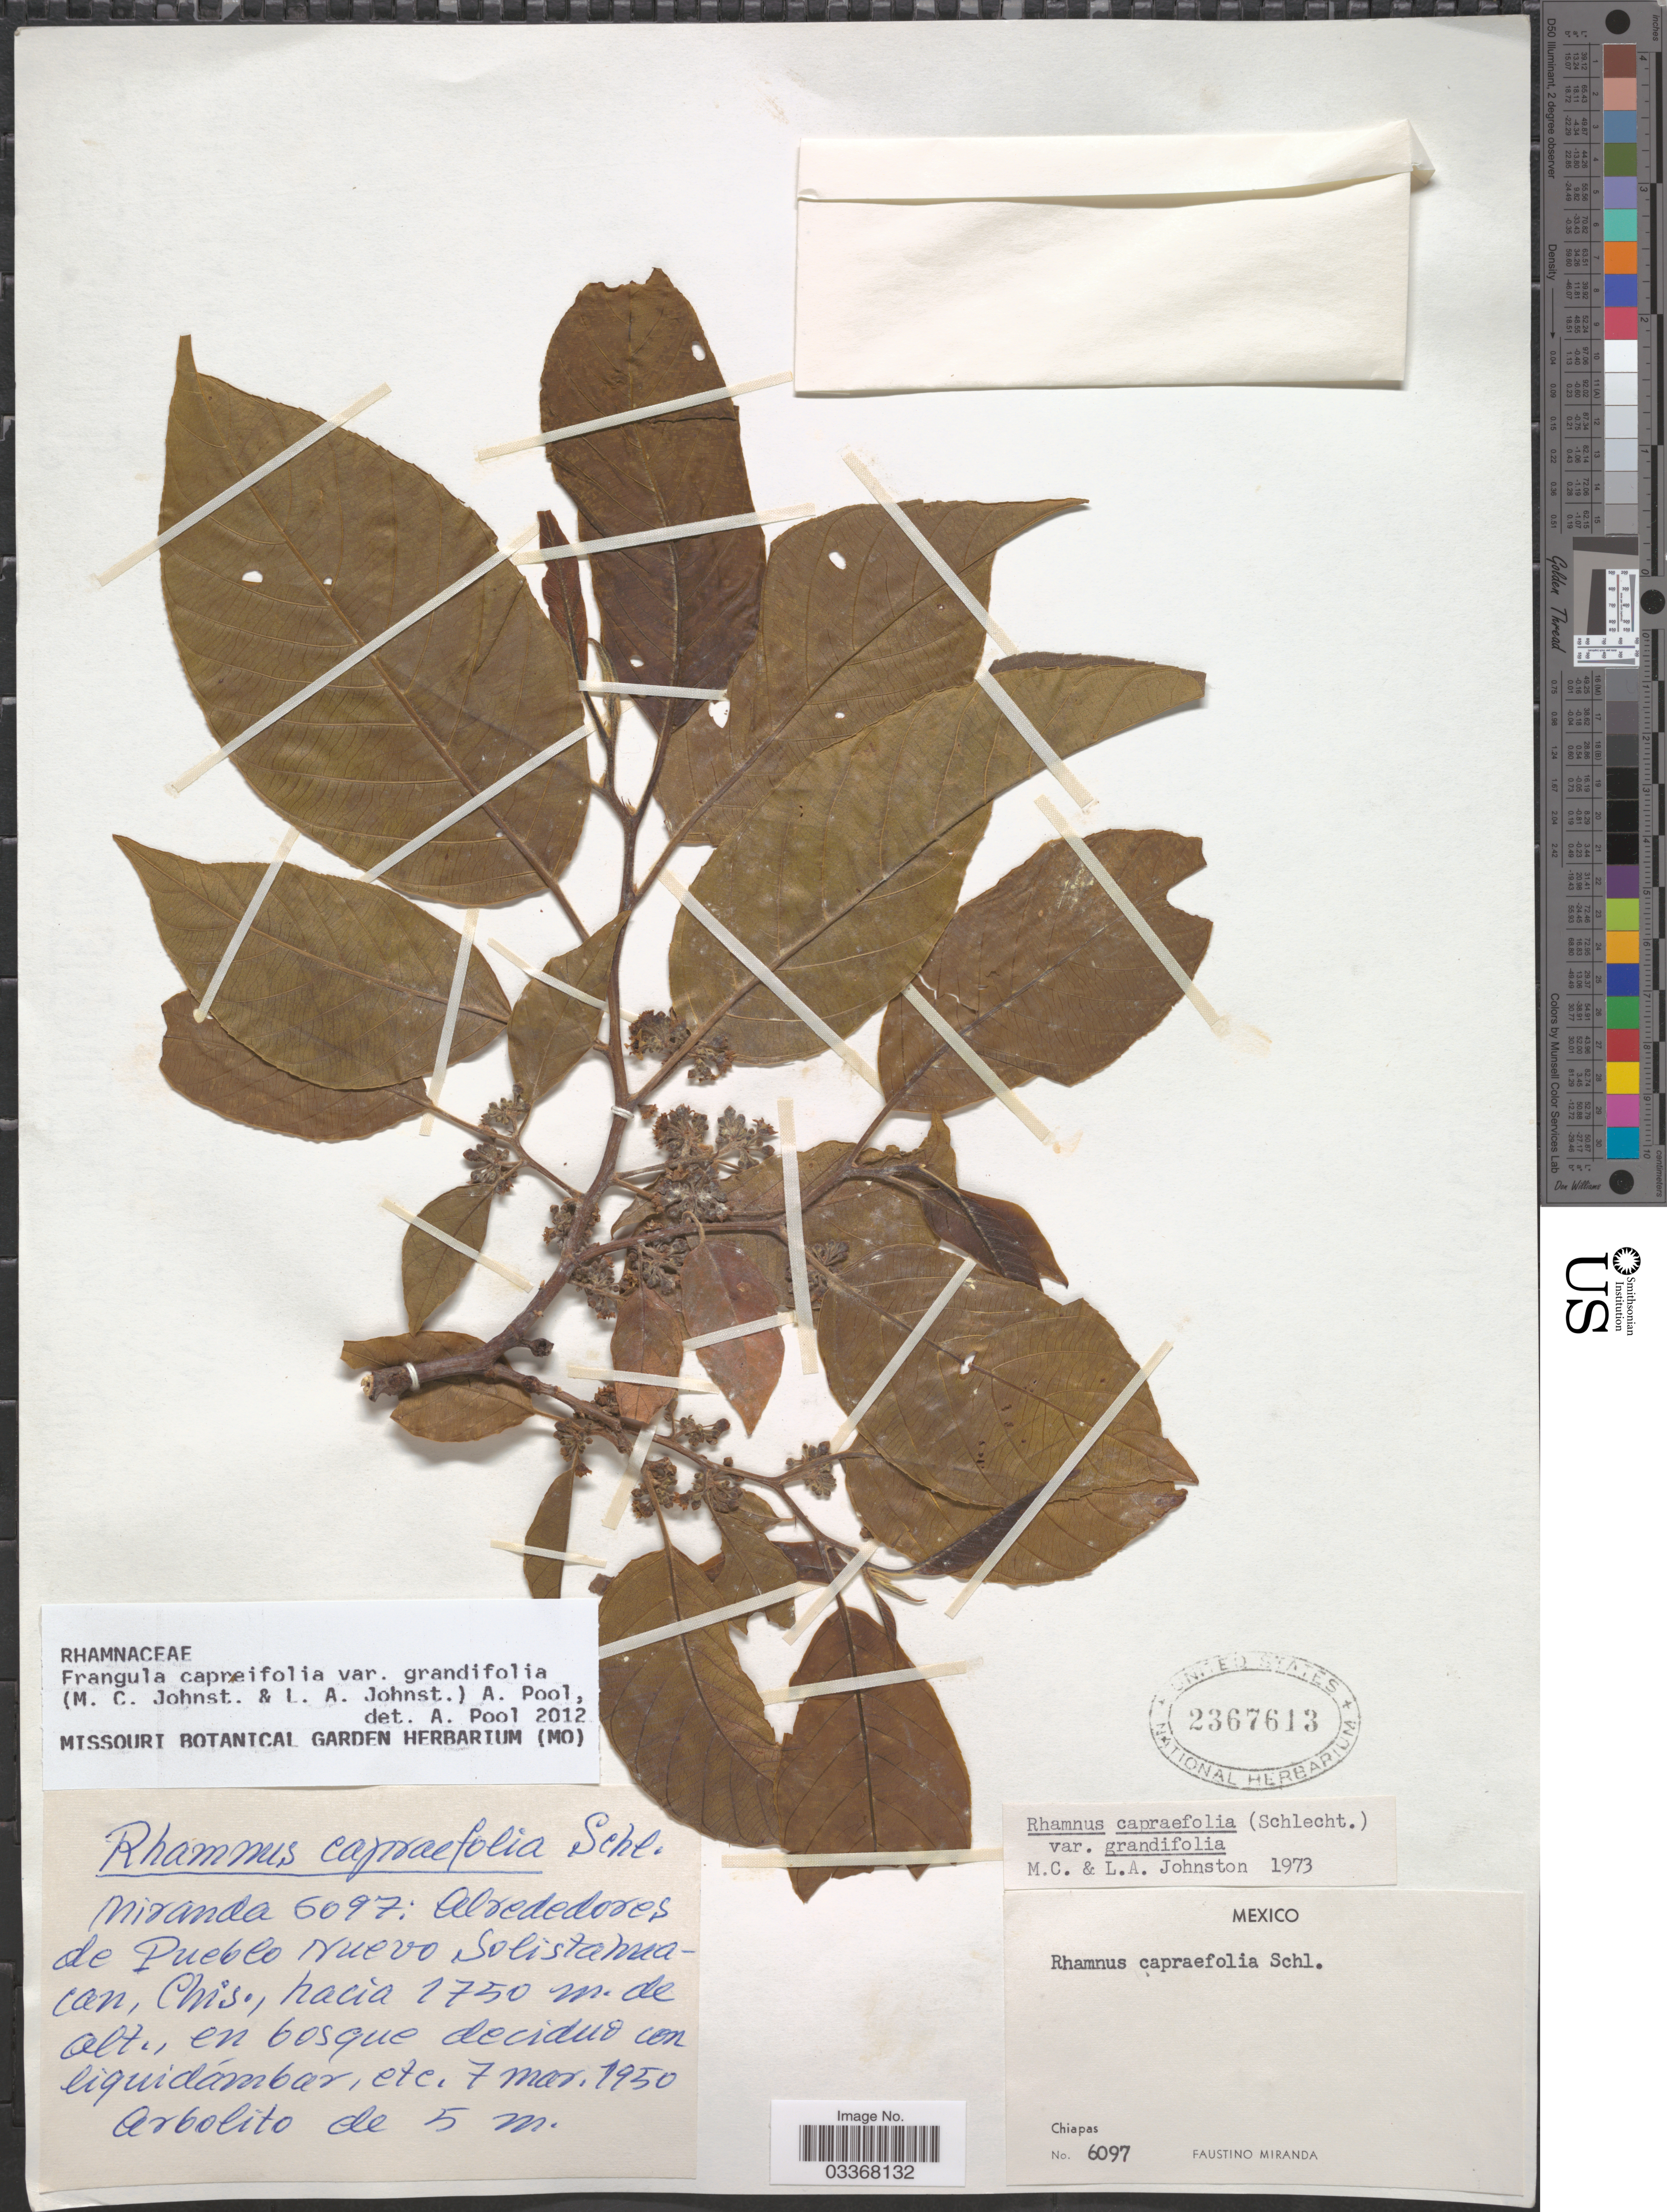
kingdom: Plantae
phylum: Tracheophyta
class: Magnoliopsida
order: Rosales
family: Rhamnaceae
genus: Frangula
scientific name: Frangula capreifolia var. grandifolia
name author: (M.C. Johnst. & L.A. Johnst.) A. Pool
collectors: F. Miranda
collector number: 6097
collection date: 1950-03-07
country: Mexico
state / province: Chiapas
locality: Alrededores de Pueblo Nuevo Solistahuacan.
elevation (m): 1750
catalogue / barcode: US 2367613